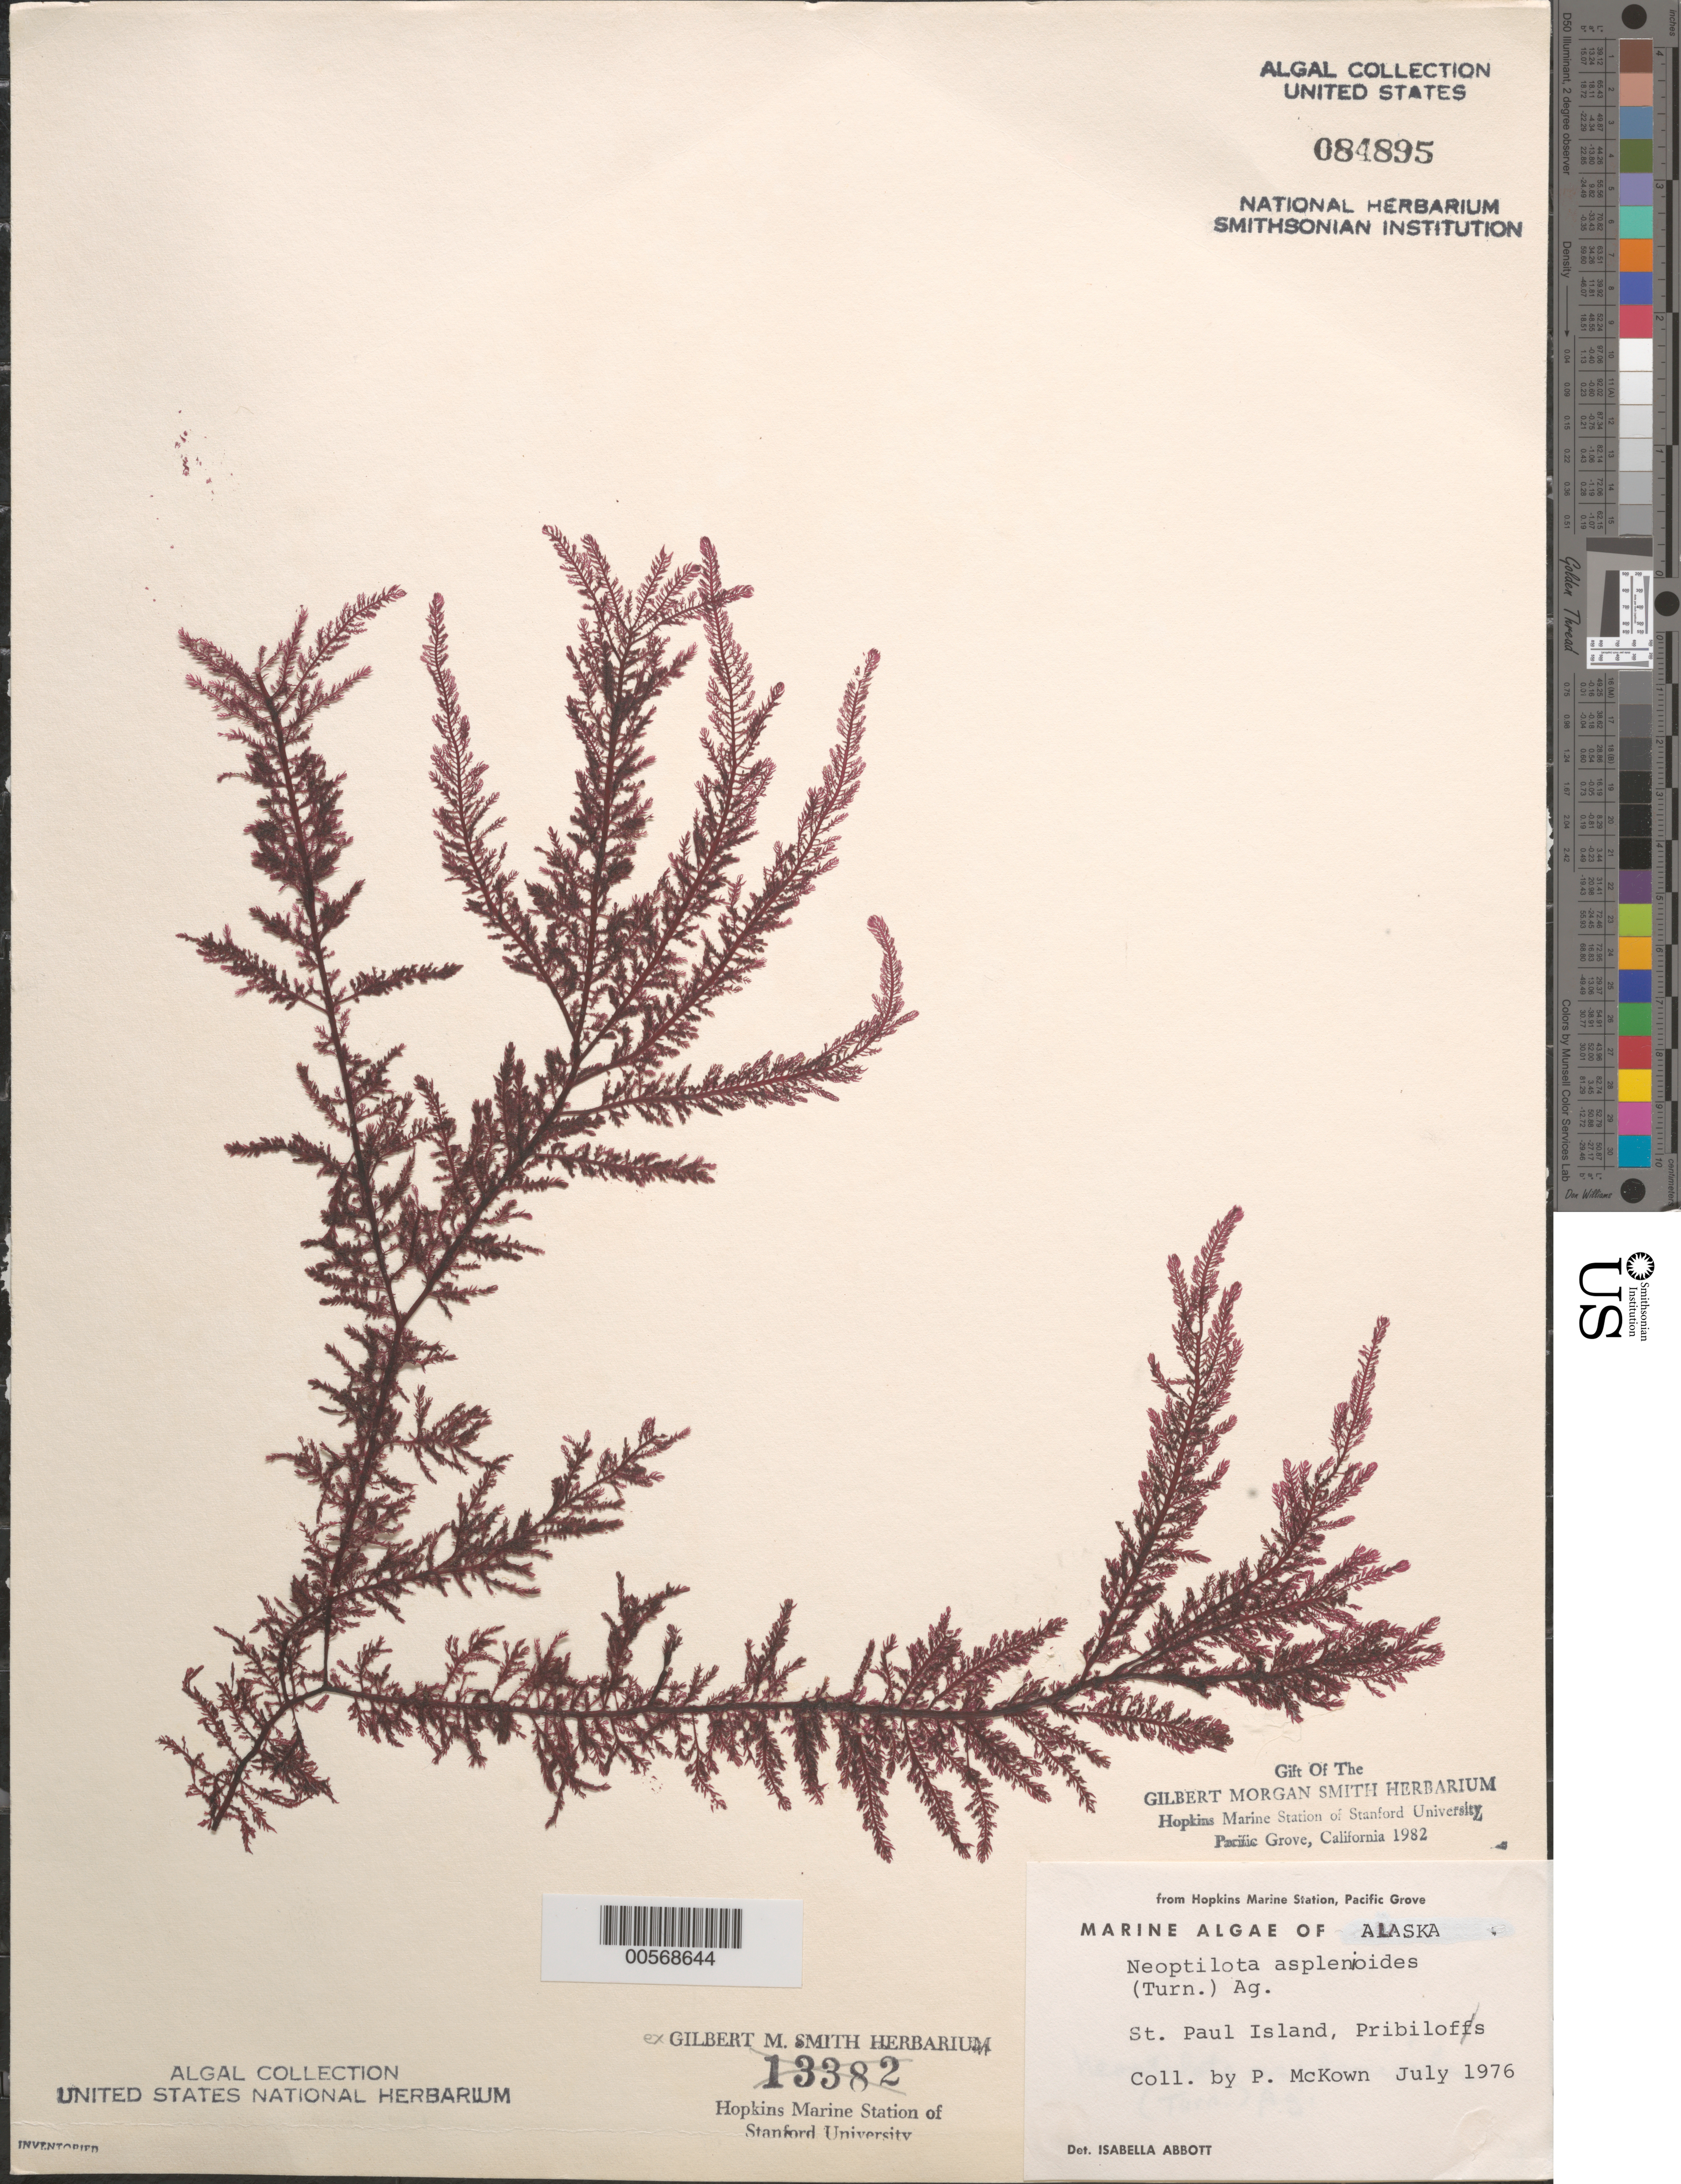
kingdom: Plantae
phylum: Rhodophyta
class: Florideophyceae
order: Ceramiales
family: Wrangeliaceae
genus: Ptilota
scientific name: Ptilota asplenioides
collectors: P. McKown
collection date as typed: Jul 1976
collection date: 1976-07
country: United States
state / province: Alaska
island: St. Paul Island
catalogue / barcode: US 84895